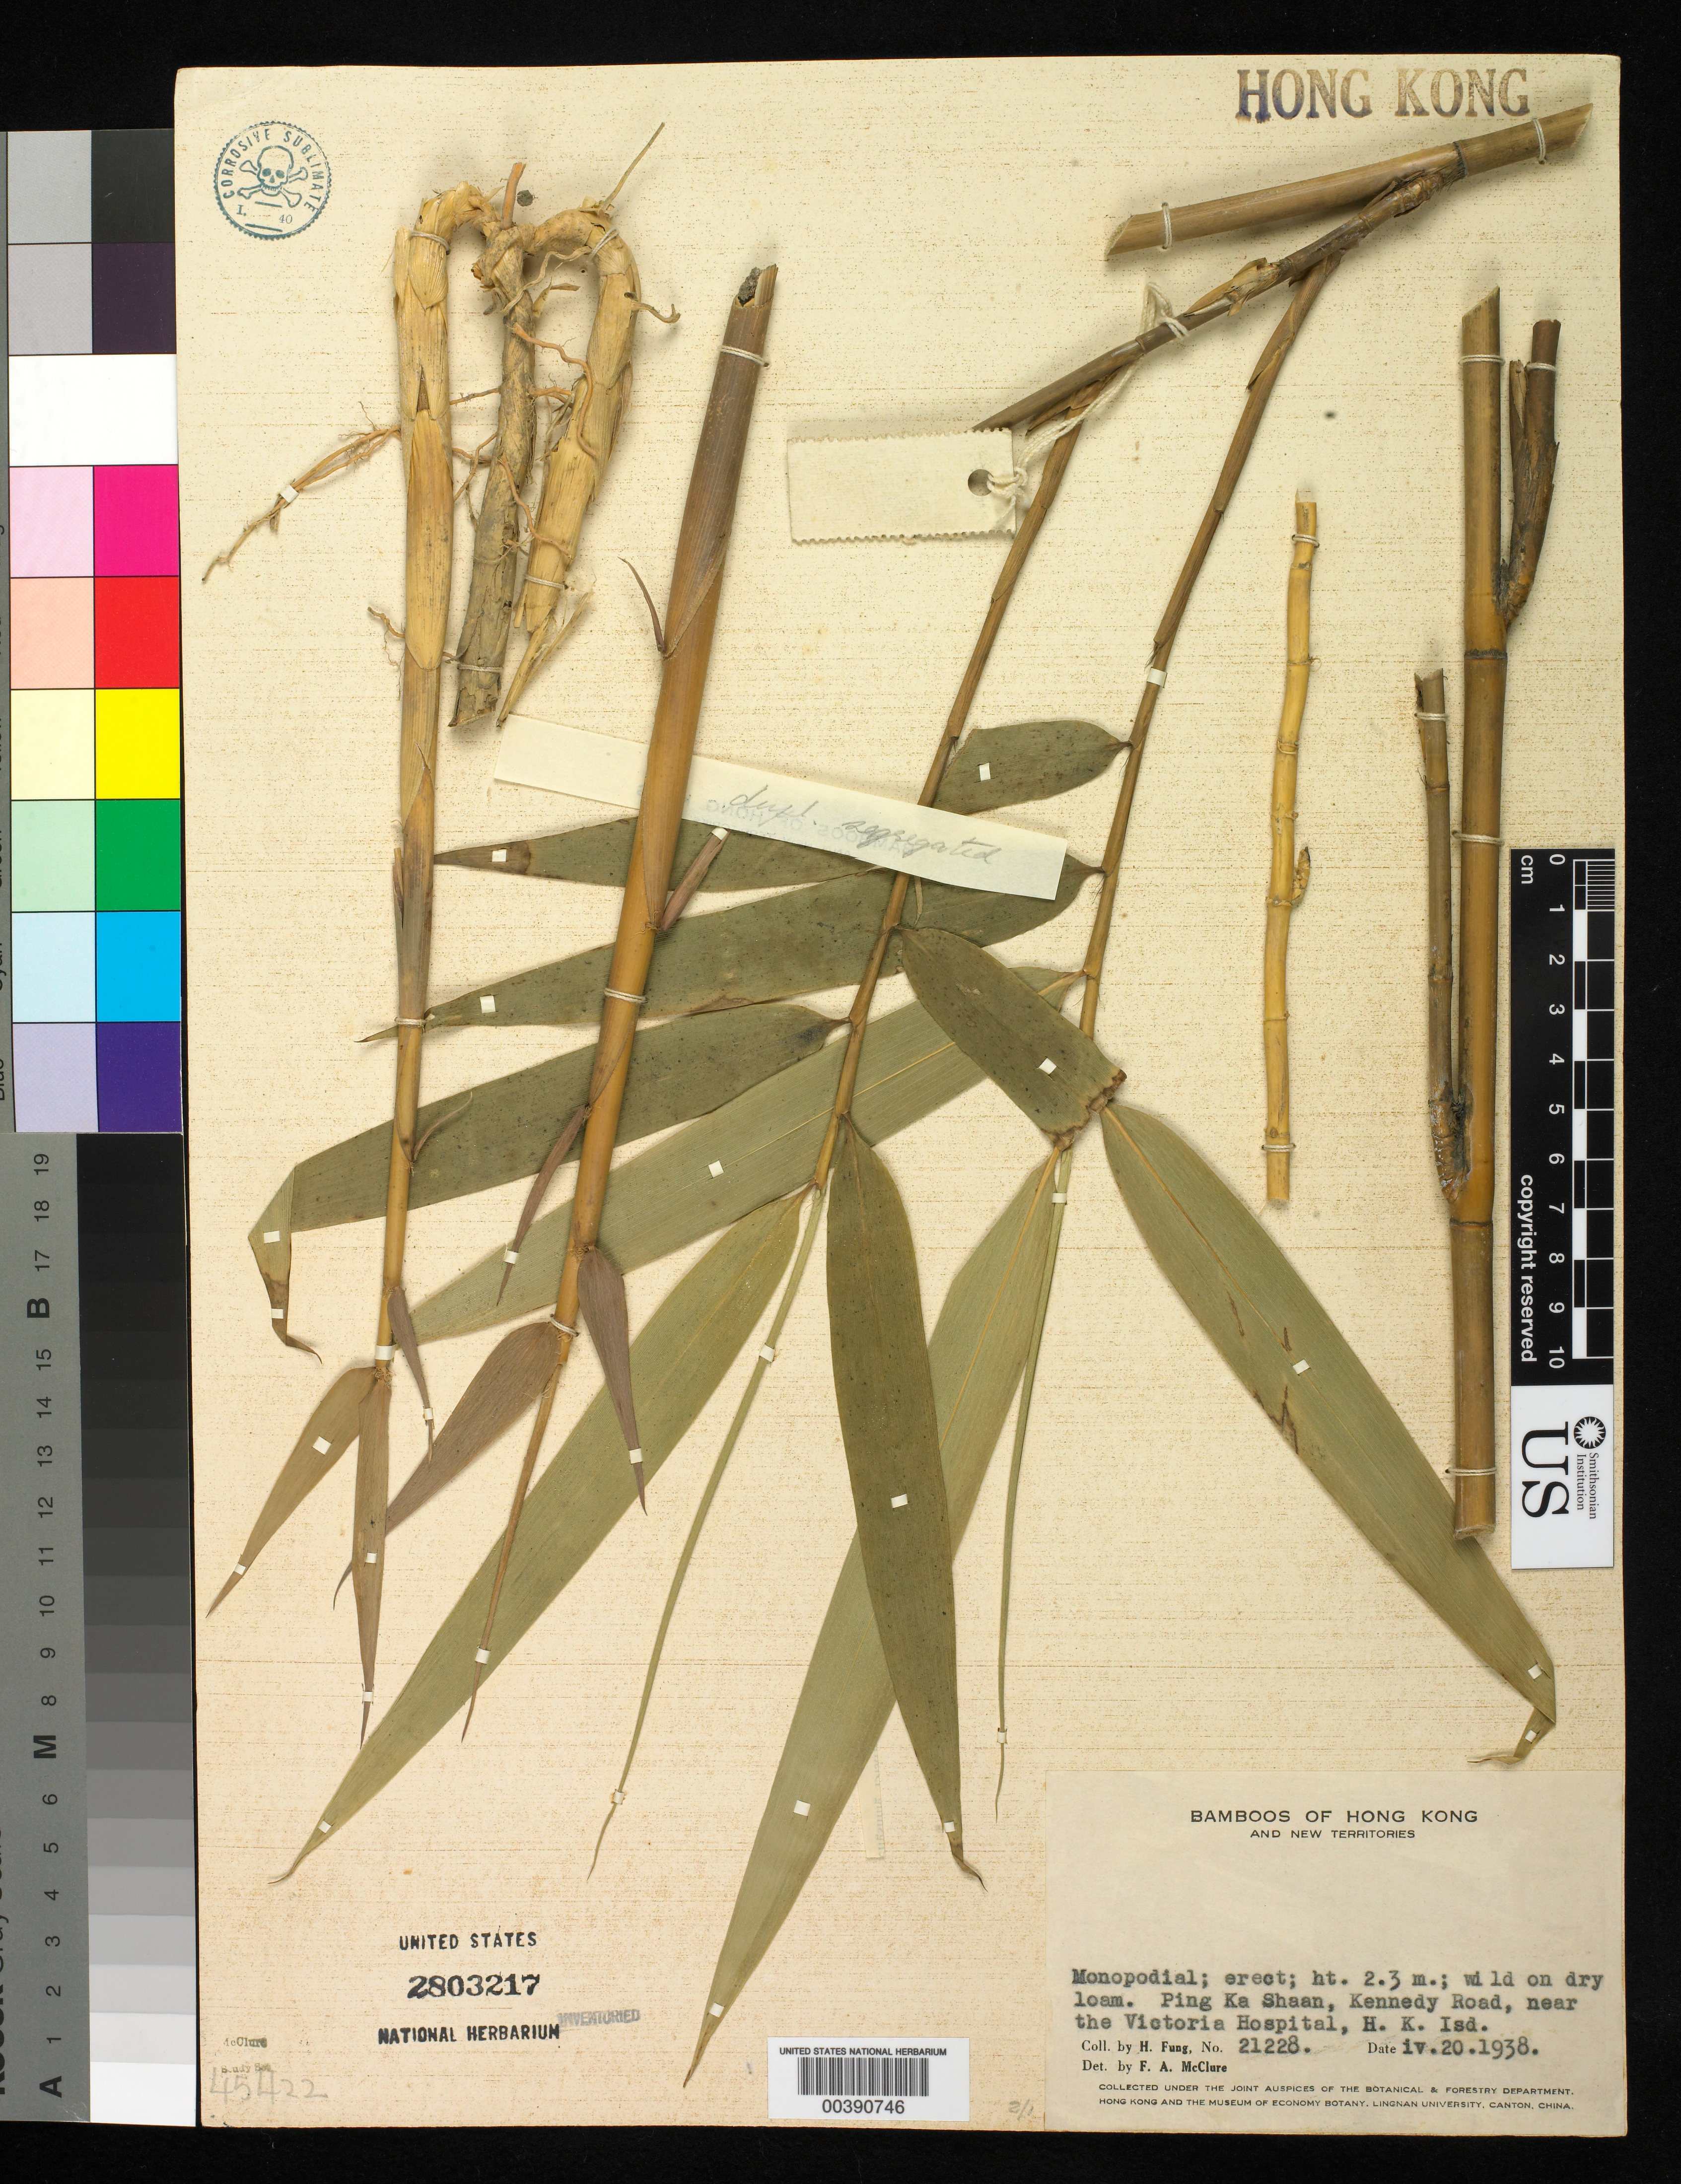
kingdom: Plantae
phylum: Tracheophyta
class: Liliopsida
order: Poales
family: Poaceae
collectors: H. L. Fung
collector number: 21228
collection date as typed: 20 Apr 1938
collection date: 1938-04-20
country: China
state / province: Hong Kong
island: Hong Kong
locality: Ping ka shaan, kennedy rd.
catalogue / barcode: US 2803217